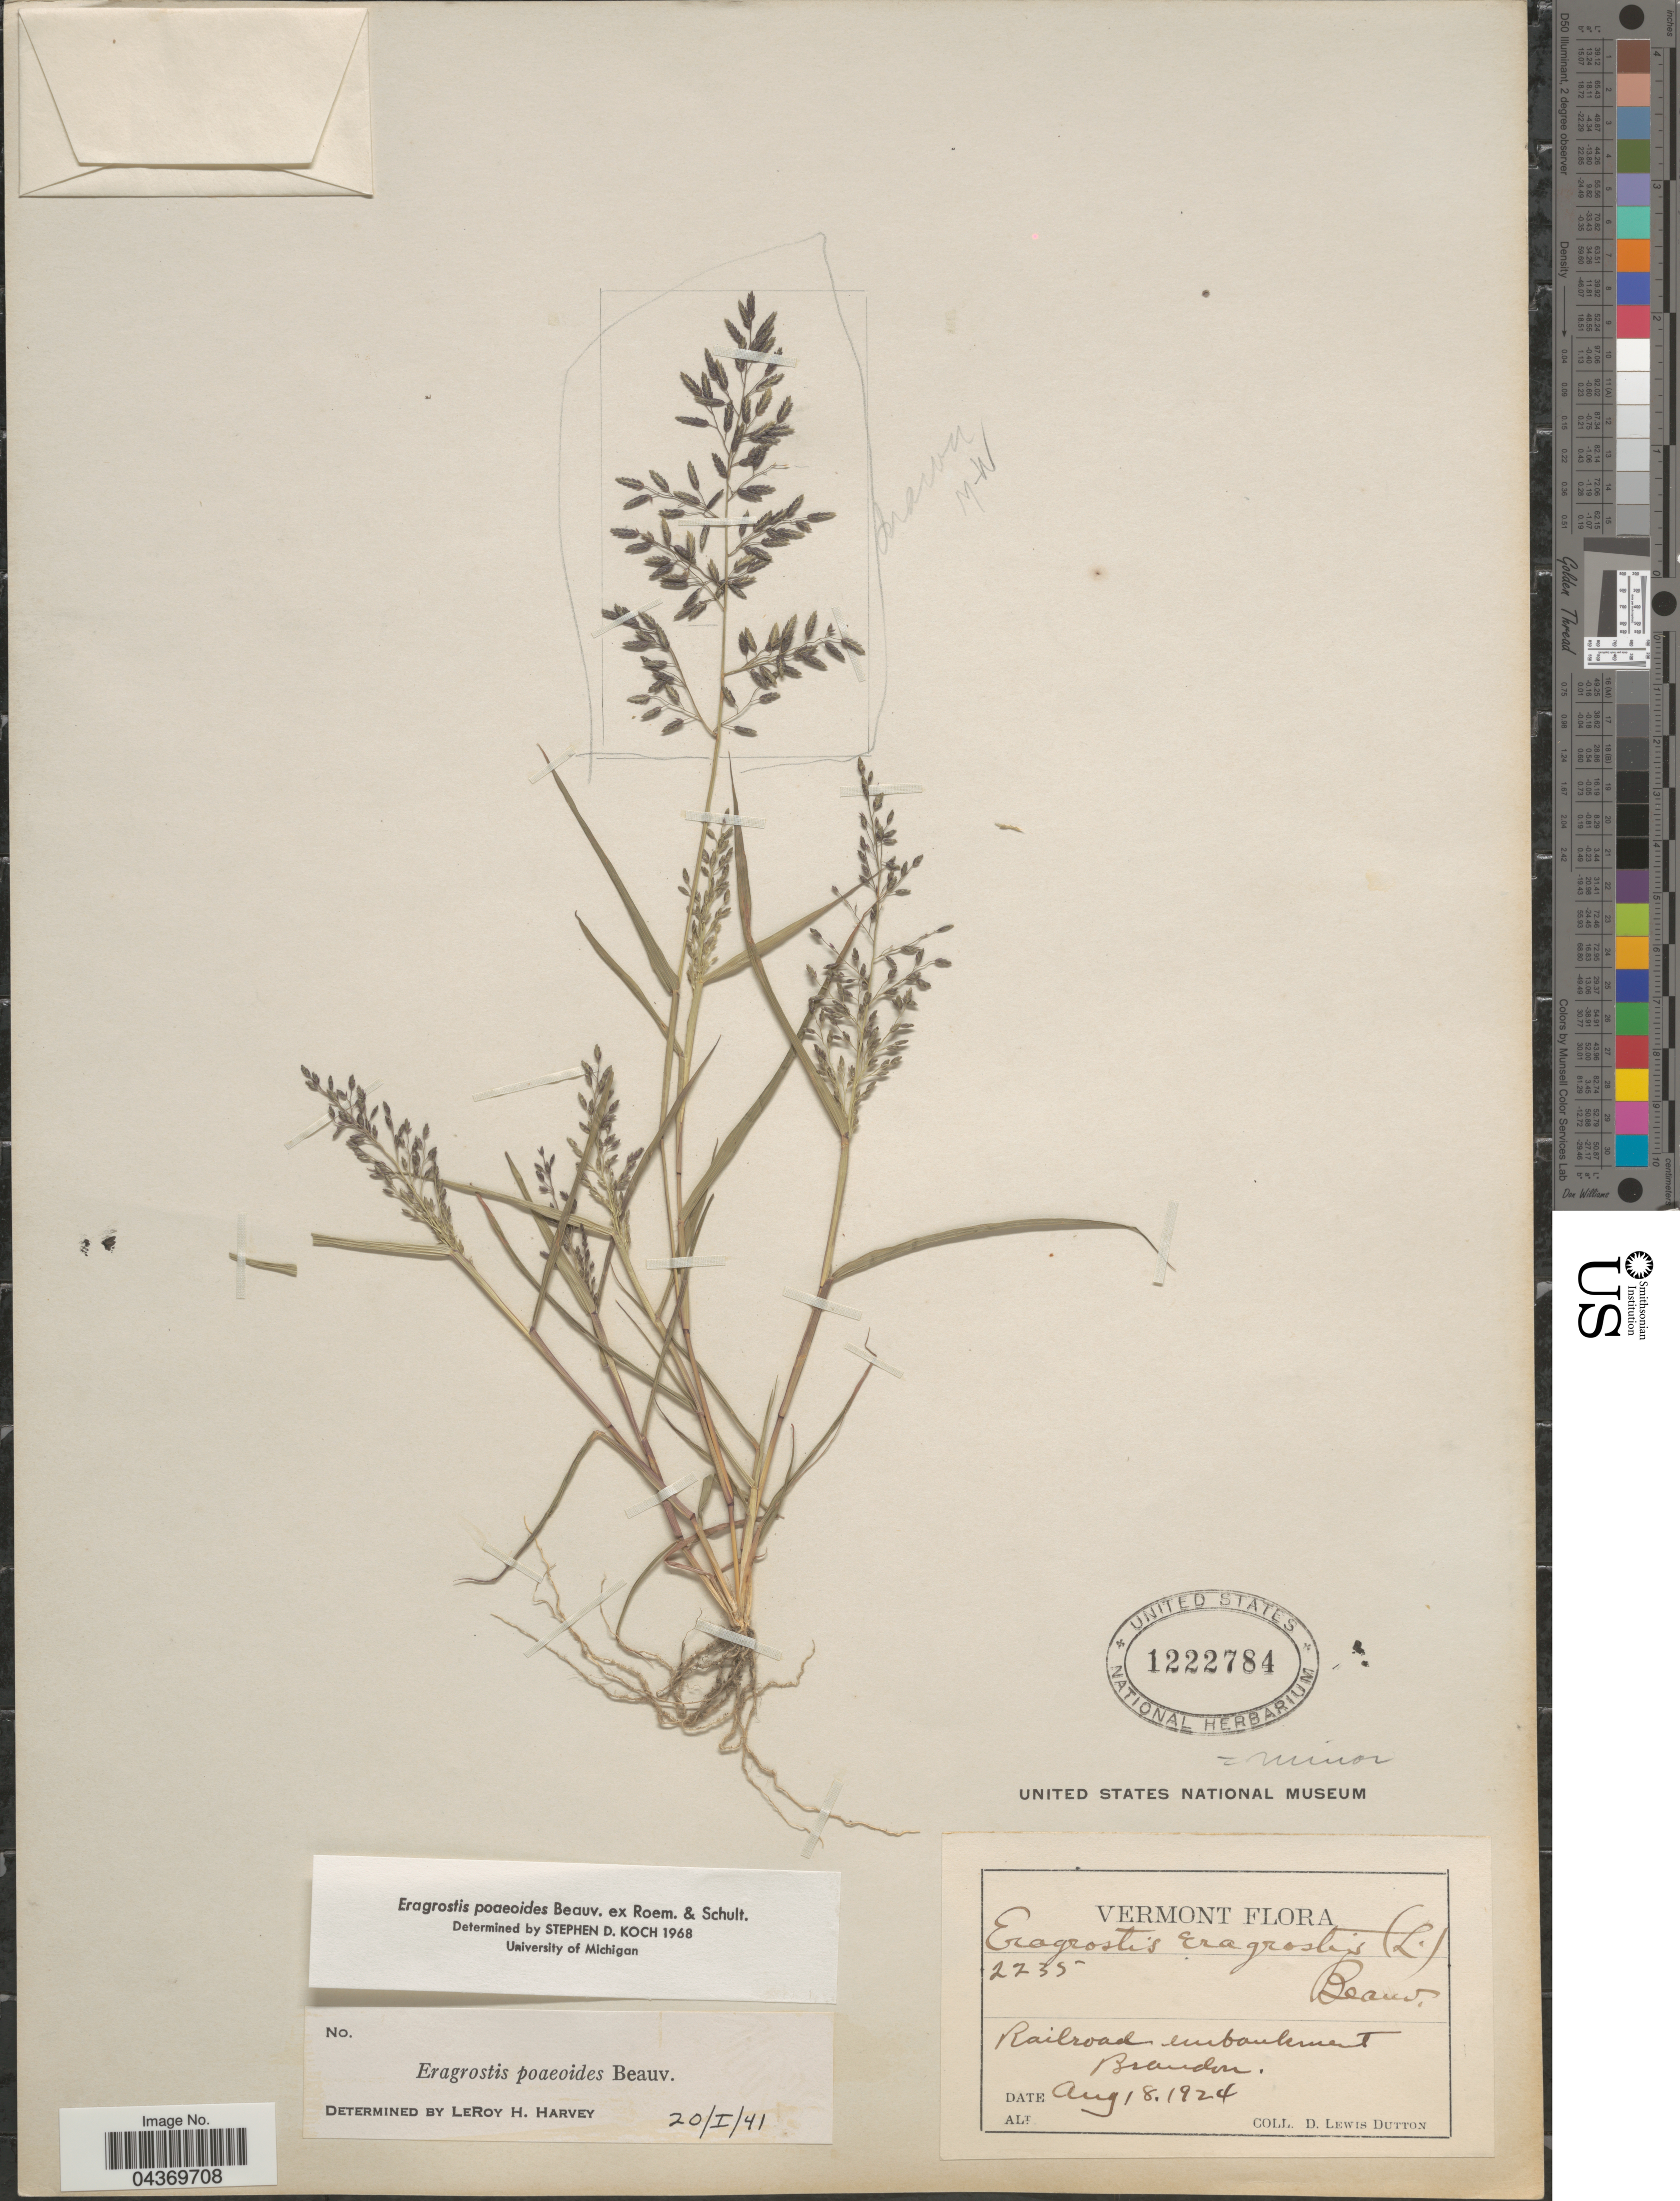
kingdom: Plantae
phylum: Tracheophyta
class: Liliopsida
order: Poales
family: Poaceae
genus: Eragrostis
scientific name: Eragrostis minor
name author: Host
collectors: D. Dutton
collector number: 2235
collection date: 1924-08-18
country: United States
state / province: Vermont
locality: Railroad embankment Brandon.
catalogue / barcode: US 1222784